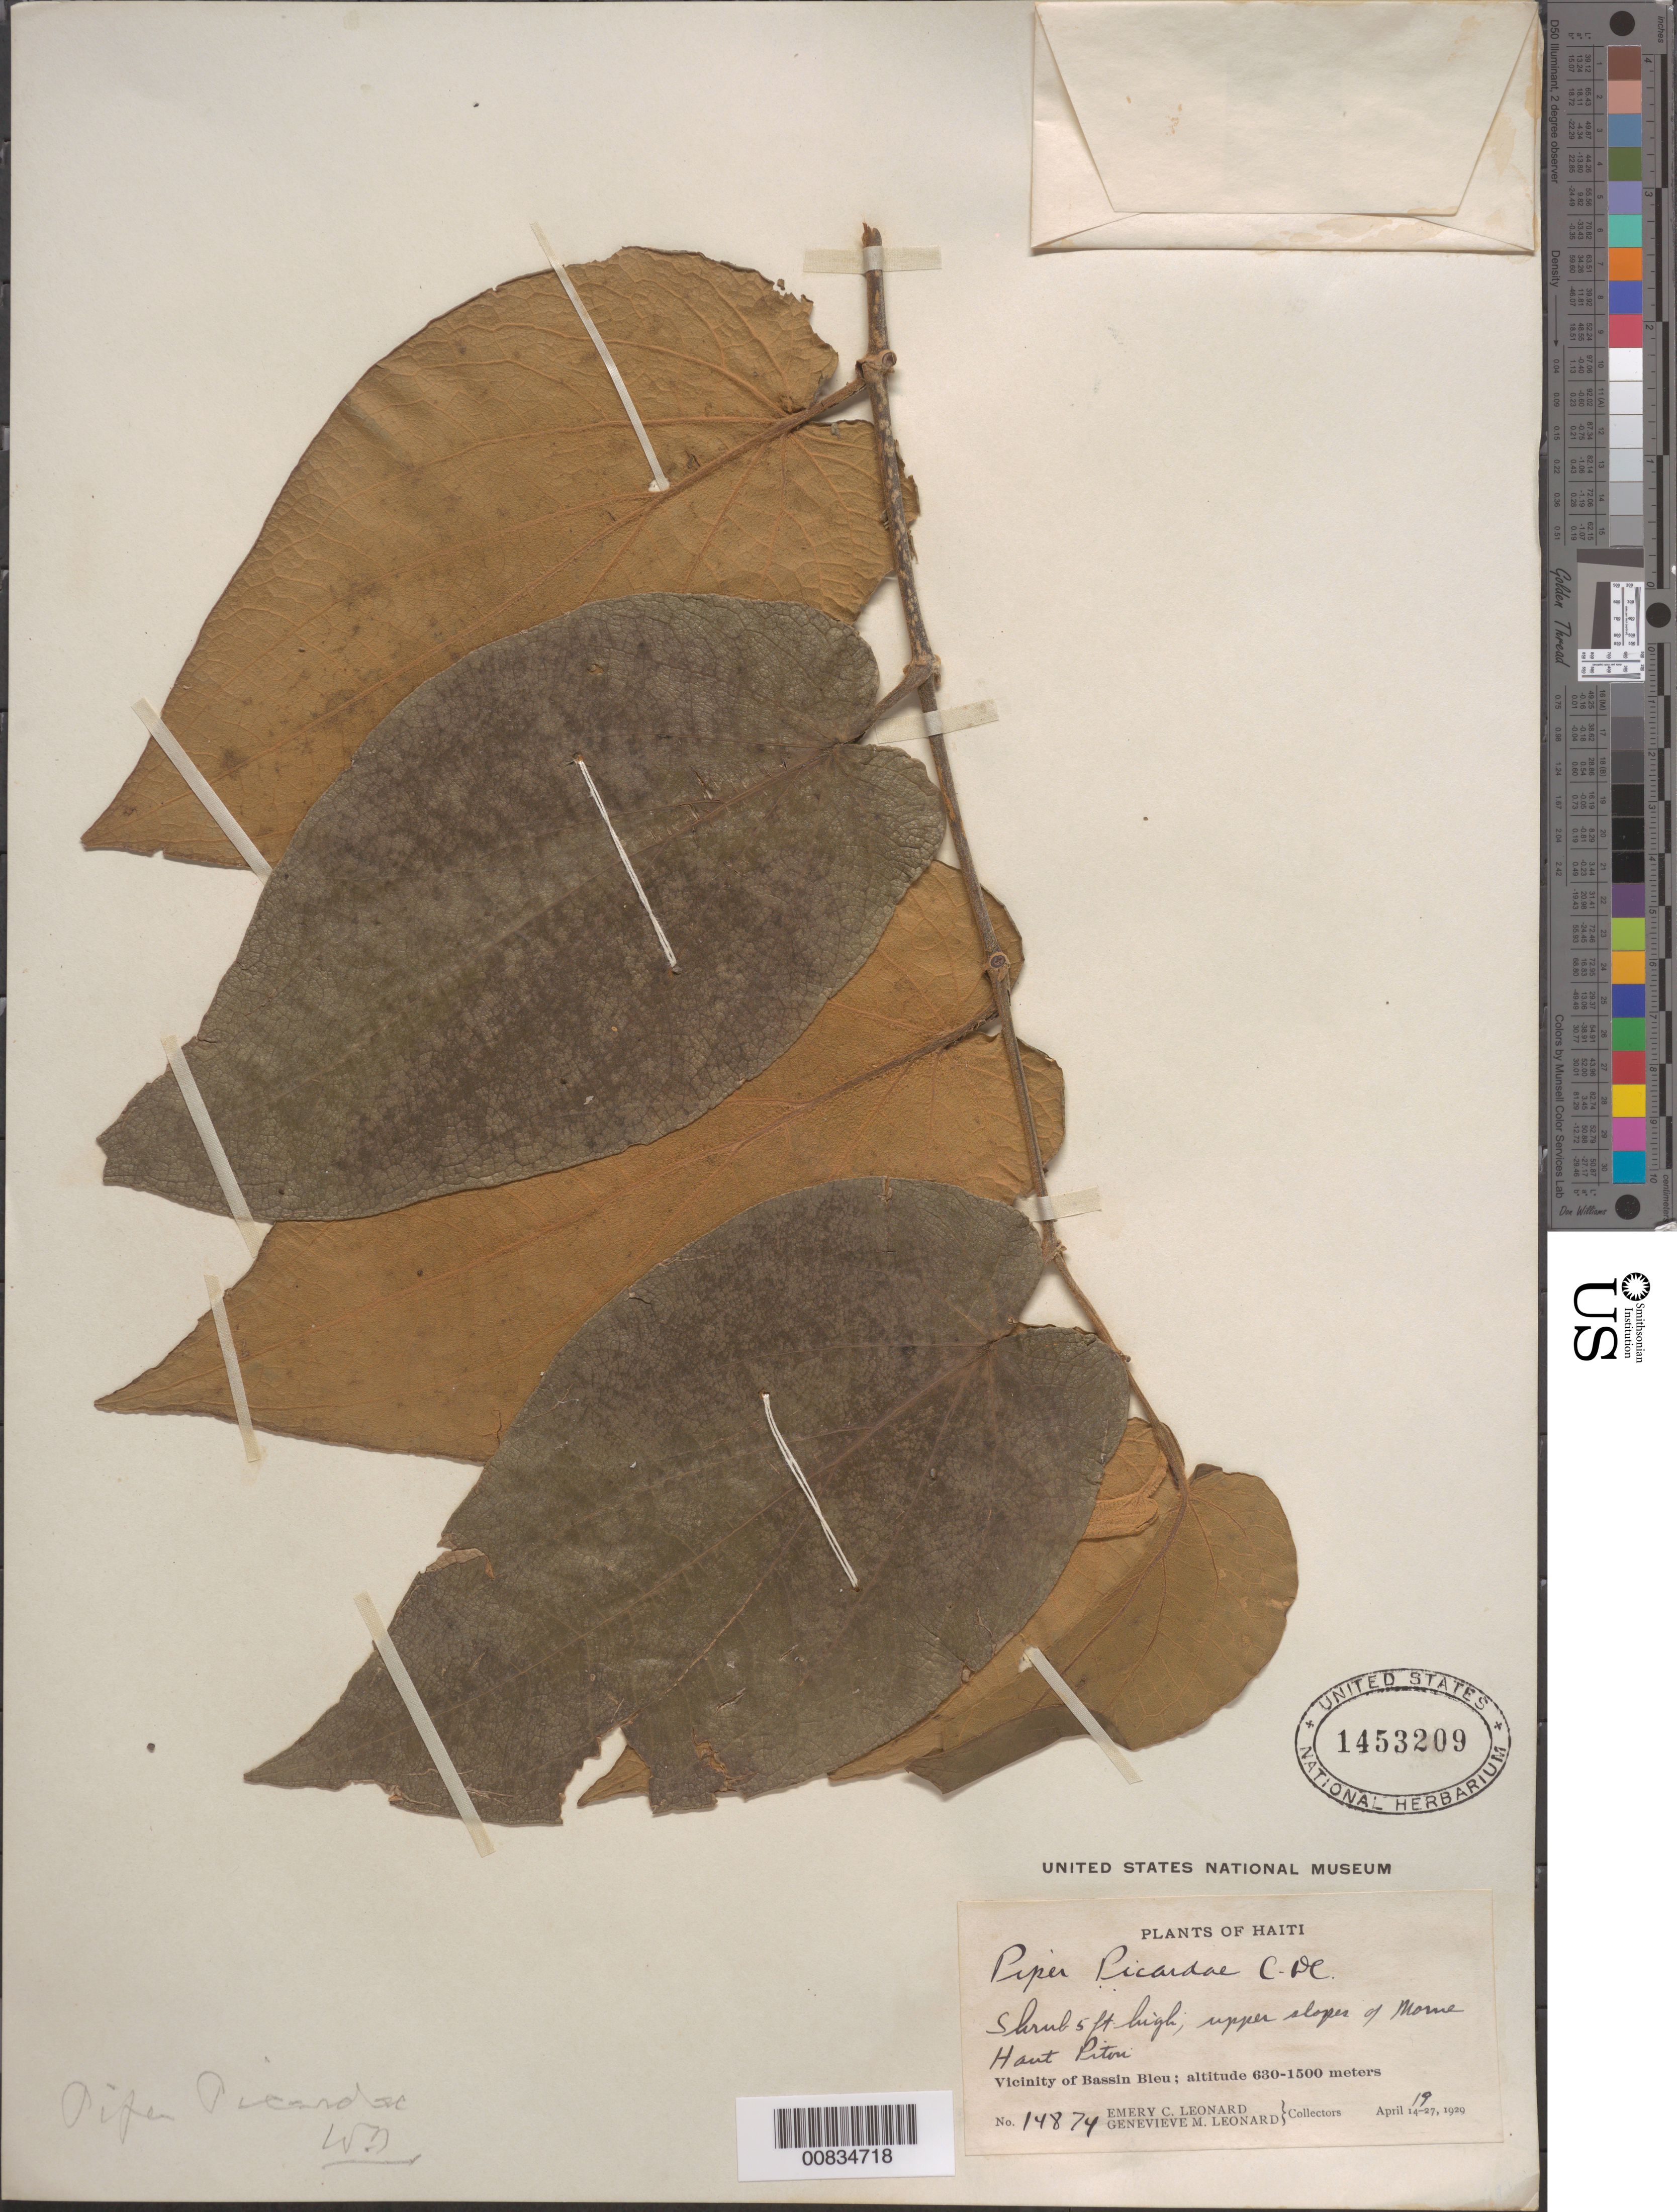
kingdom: Plantae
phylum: Tracheophyta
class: Magnoliopsida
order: Piperales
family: Piperaceae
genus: Piper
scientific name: Piper picardae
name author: C. DC.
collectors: E. C. Leonard & G. M. Leonard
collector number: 14874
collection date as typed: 19 Apr 1929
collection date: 1929-04-19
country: Haiti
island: Hispaniola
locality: Vicinity of Bassin Bleu. Upper slopes of Morne Haut Piton.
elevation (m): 630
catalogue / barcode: US 1453209